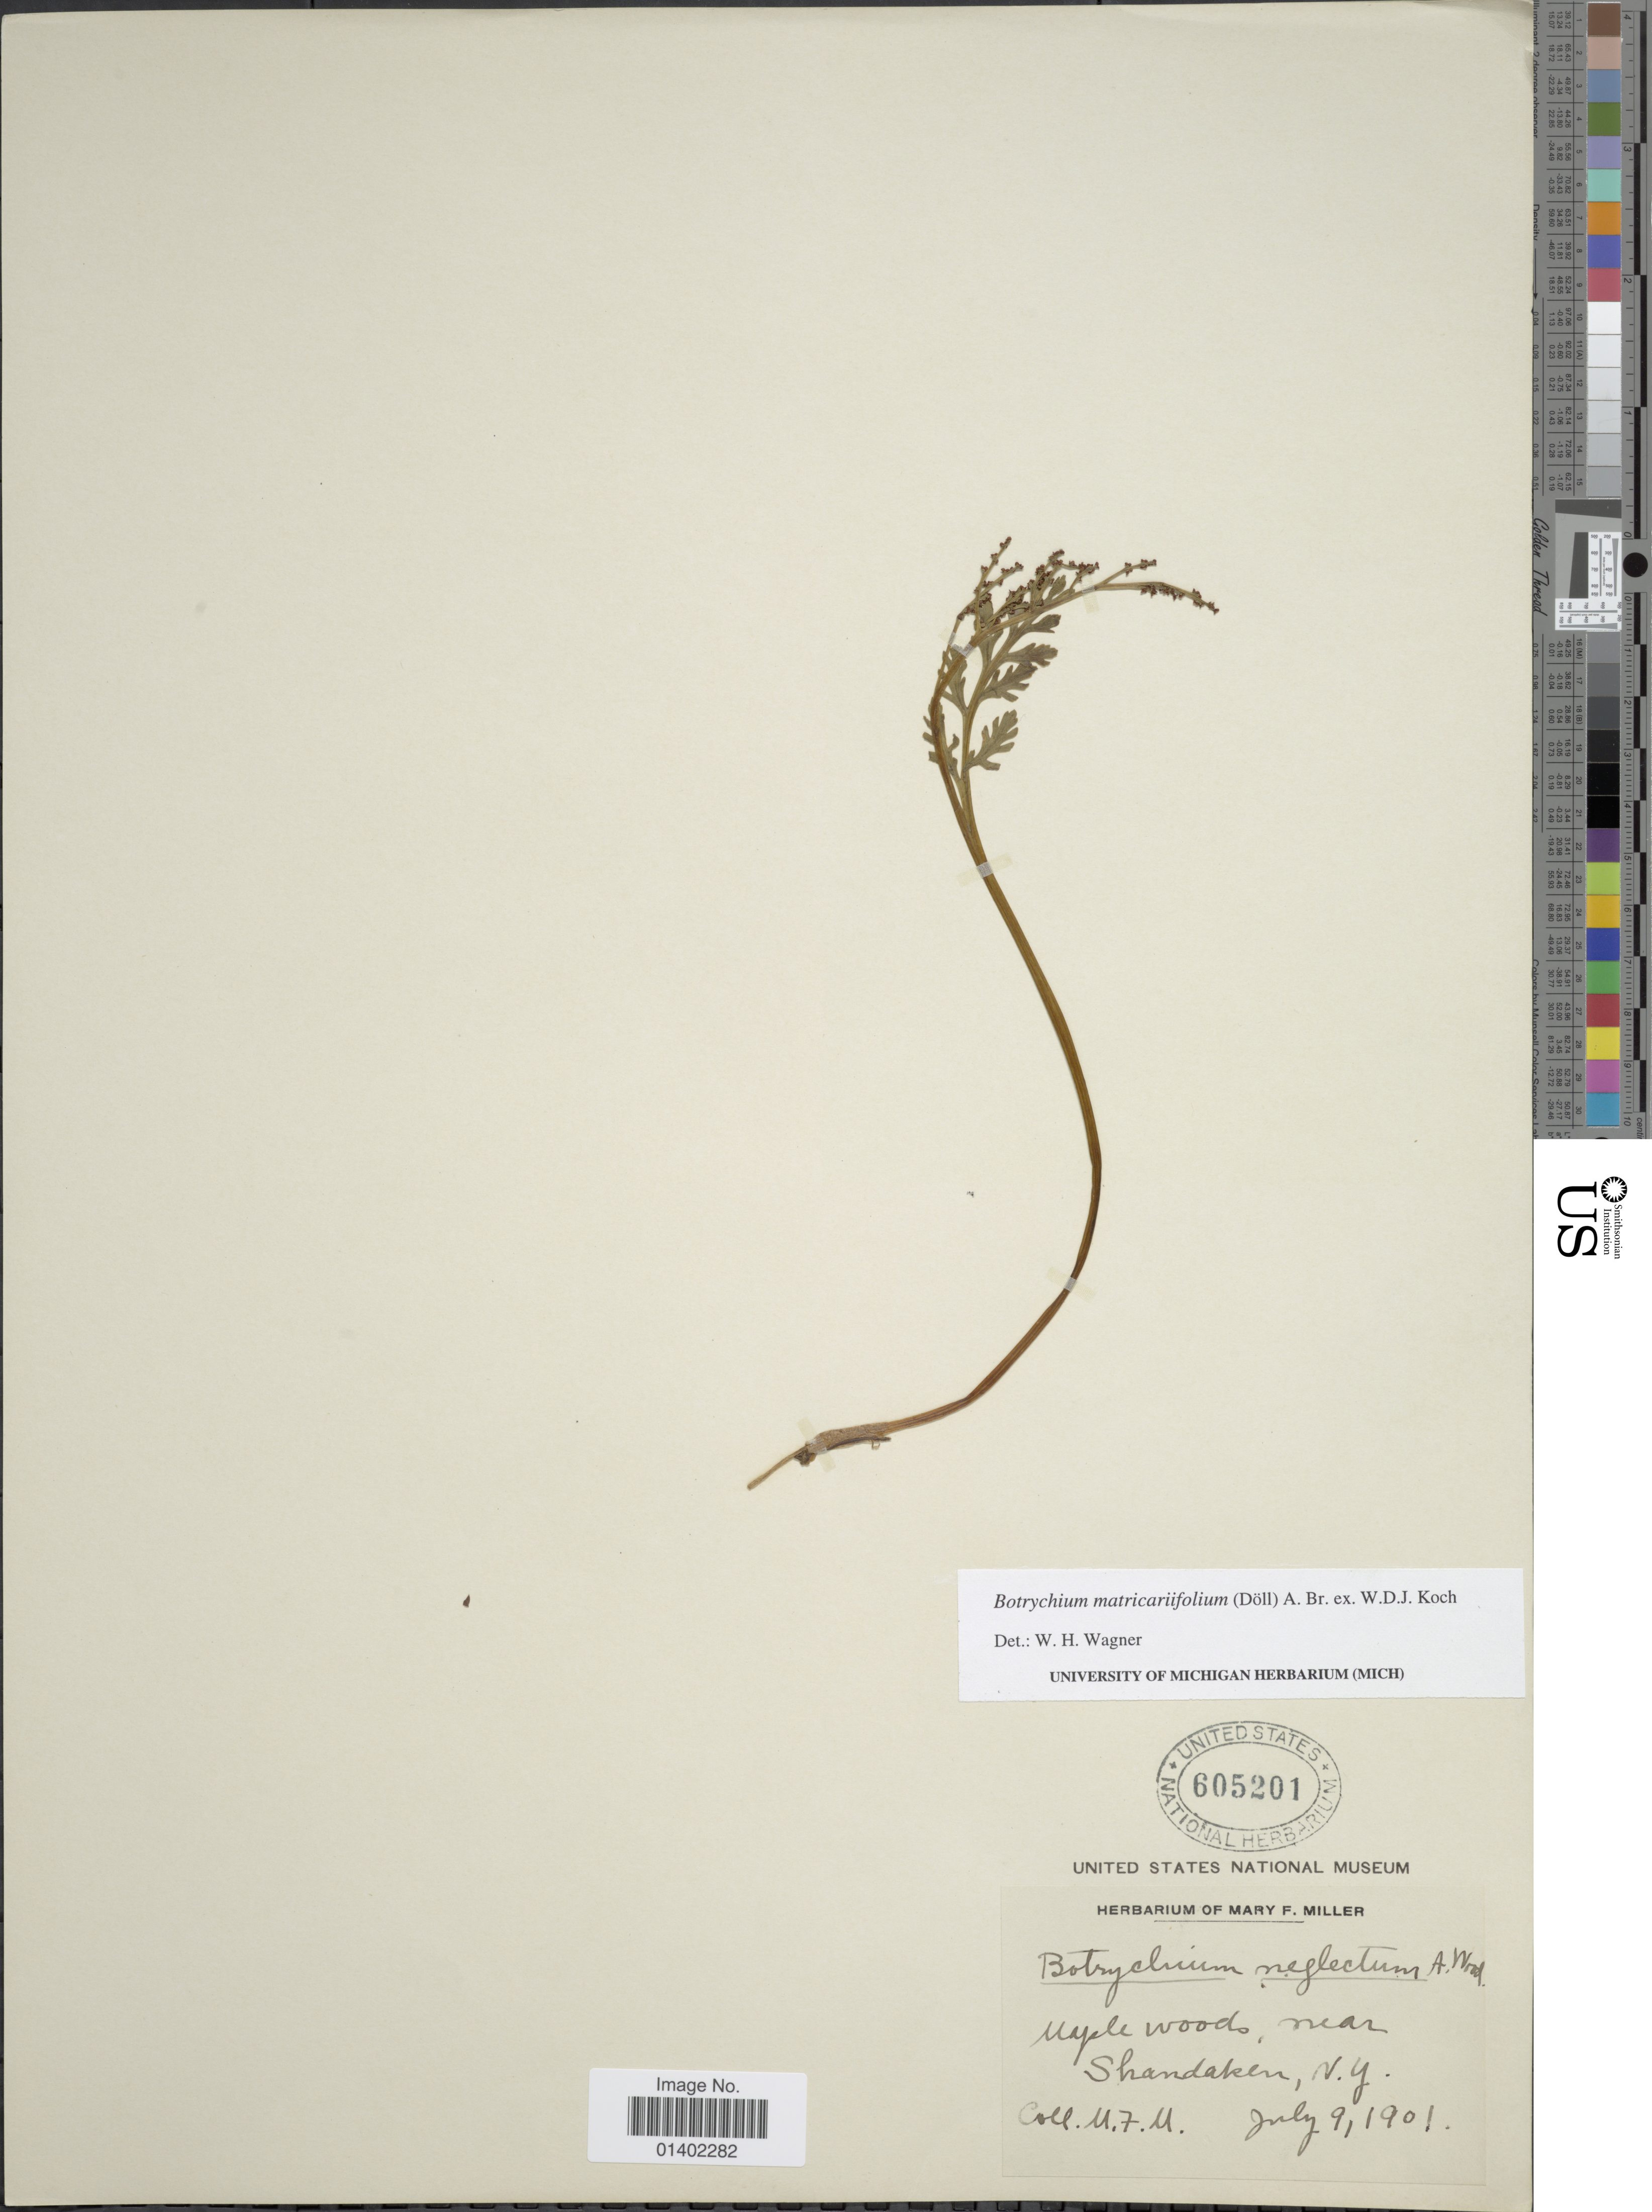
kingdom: Plantae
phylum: Tracheophyta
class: Polypodiopsida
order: Ophioglossales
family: Ophioglossaceae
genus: Botrychium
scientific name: Botrychium matricariifolium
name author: (A. Braun ex Dowell) A. Braun ex Koch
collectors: M. F. Miller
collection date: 1901-07-09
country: United States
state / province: New York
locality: Maple woods, near Shandaken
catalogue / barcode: US 605201